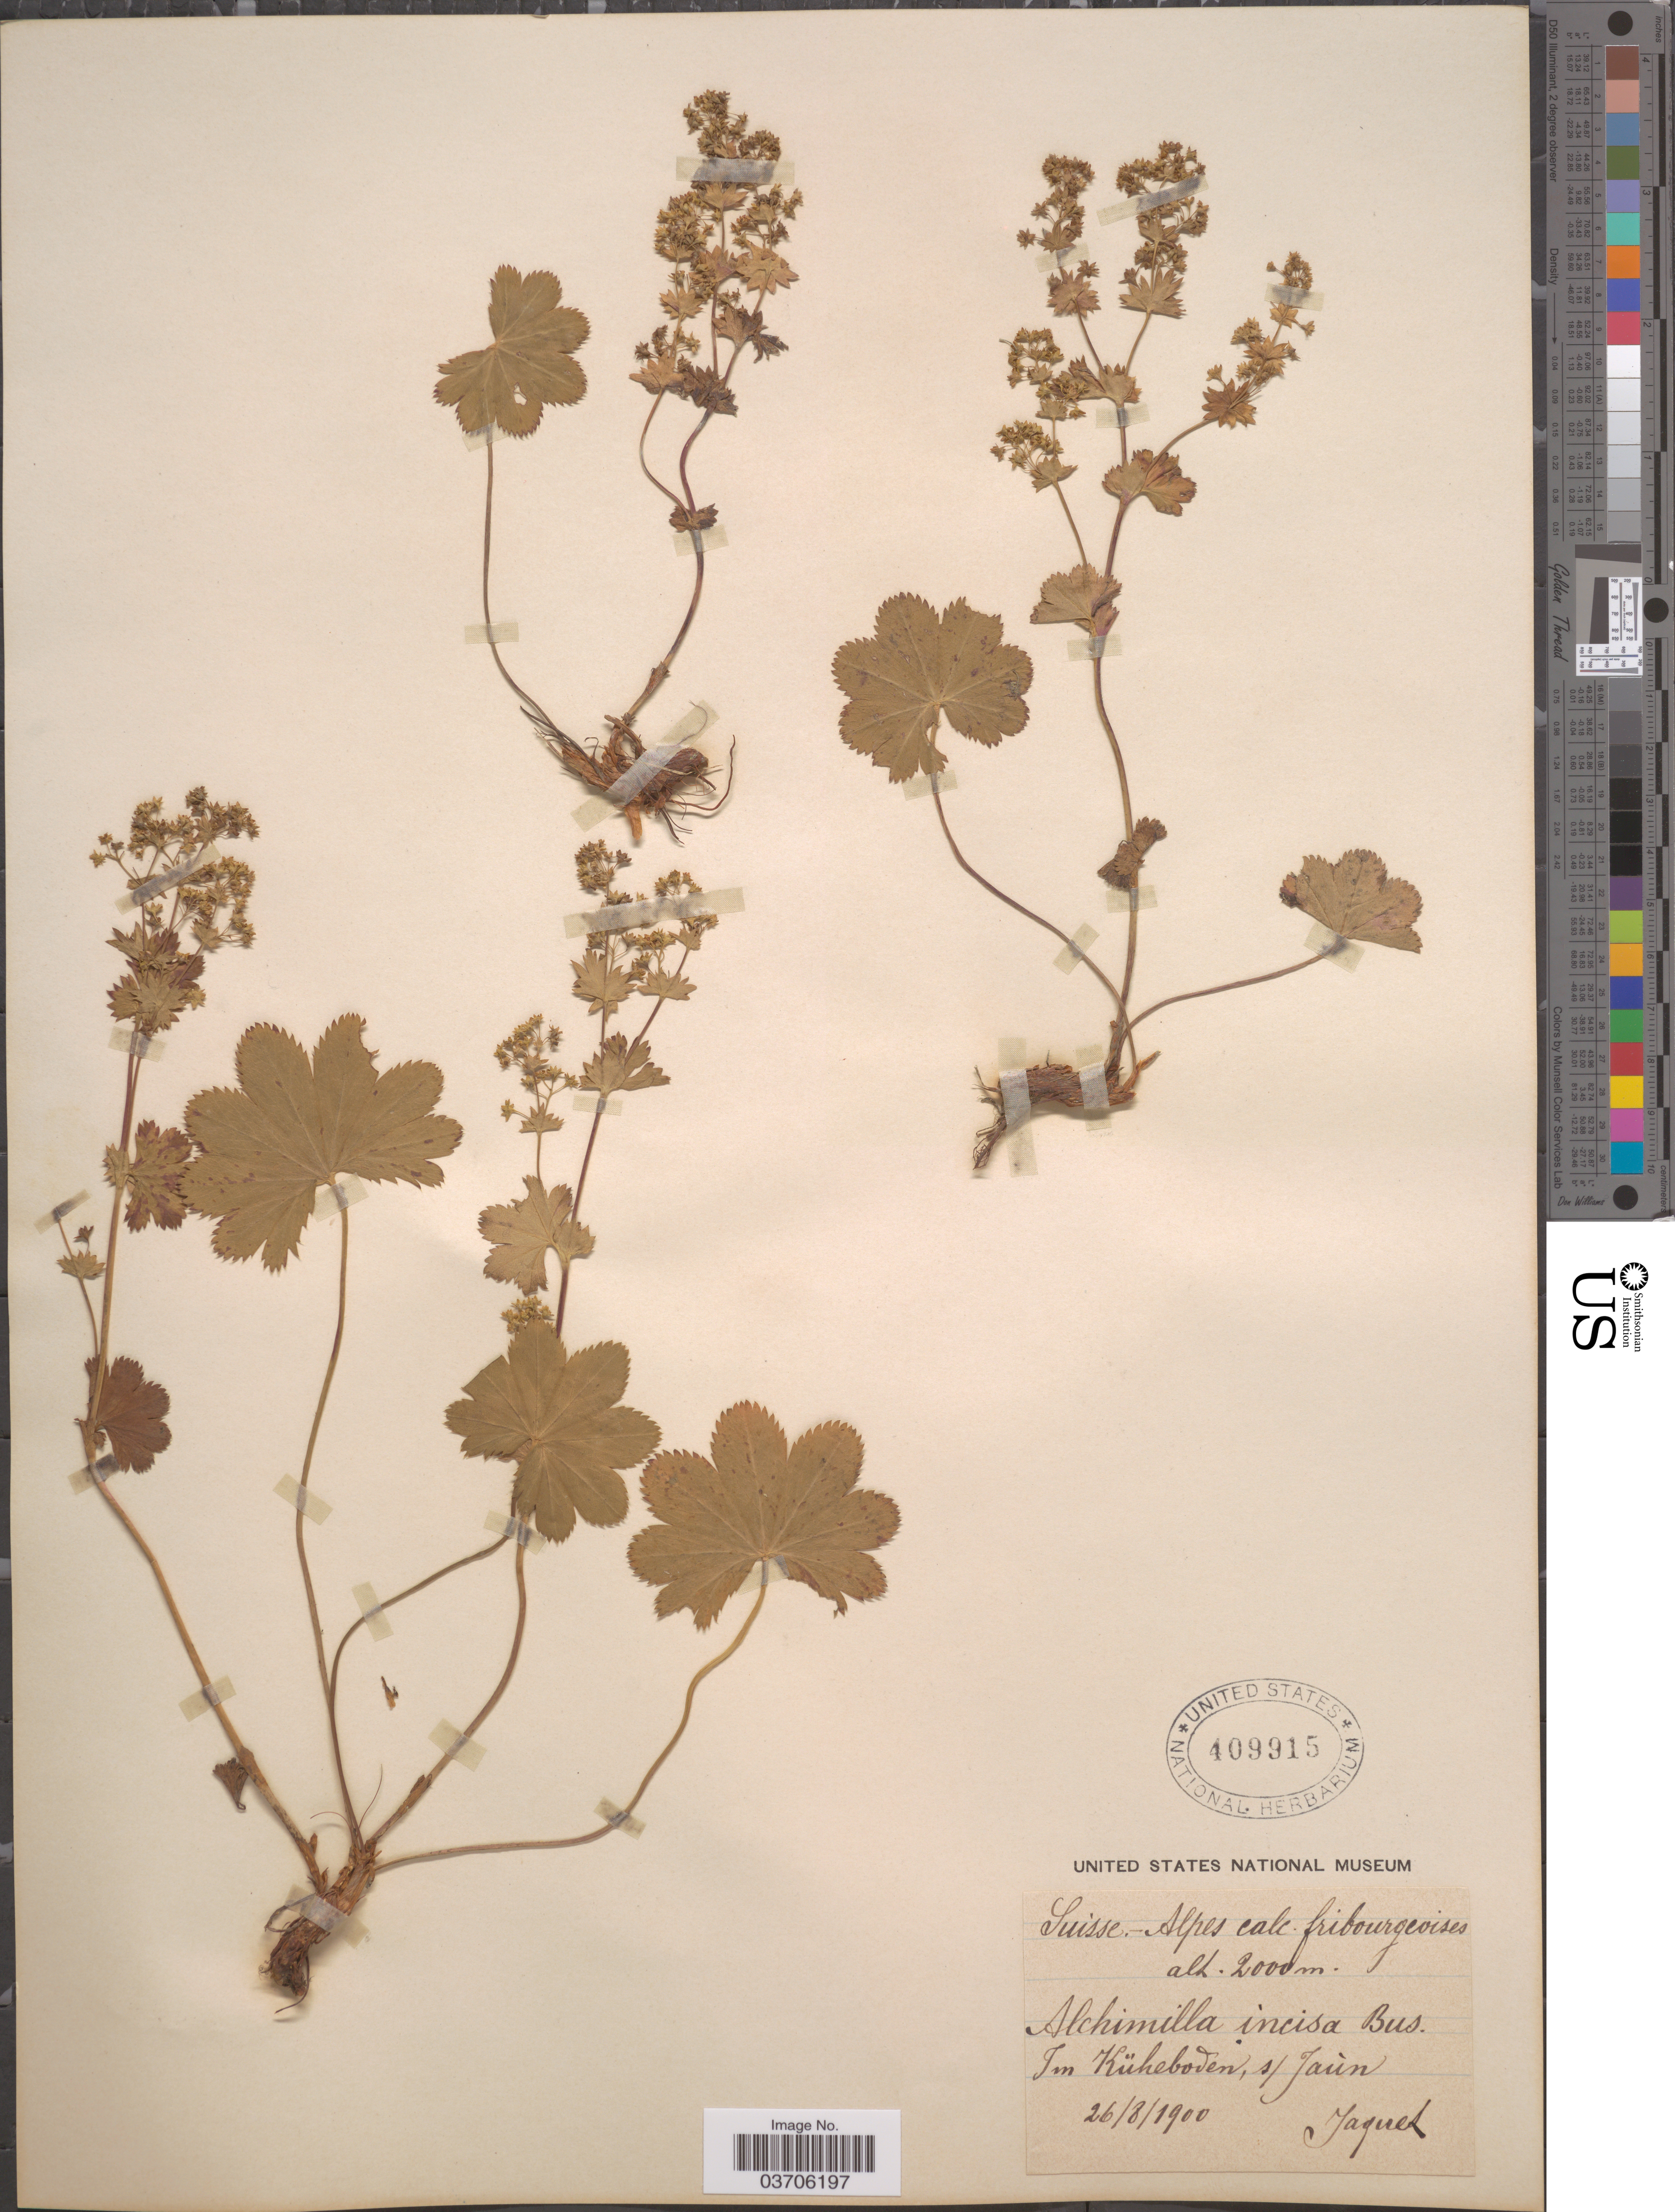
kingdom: Plantae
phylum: Tracheophyta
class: Magnoliopsida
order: Rosales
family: Rosaceae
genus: Alchemilla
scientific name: Alchemilla incisa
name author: Buser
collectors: -. Jaquet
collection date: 1900-08-26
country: Switzerland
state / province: Fribourg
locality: Suisse - Alpes calc. fribourgeoises. Im Küheboden, s/ Jaùn.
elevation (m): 2000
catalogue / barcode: US 409915